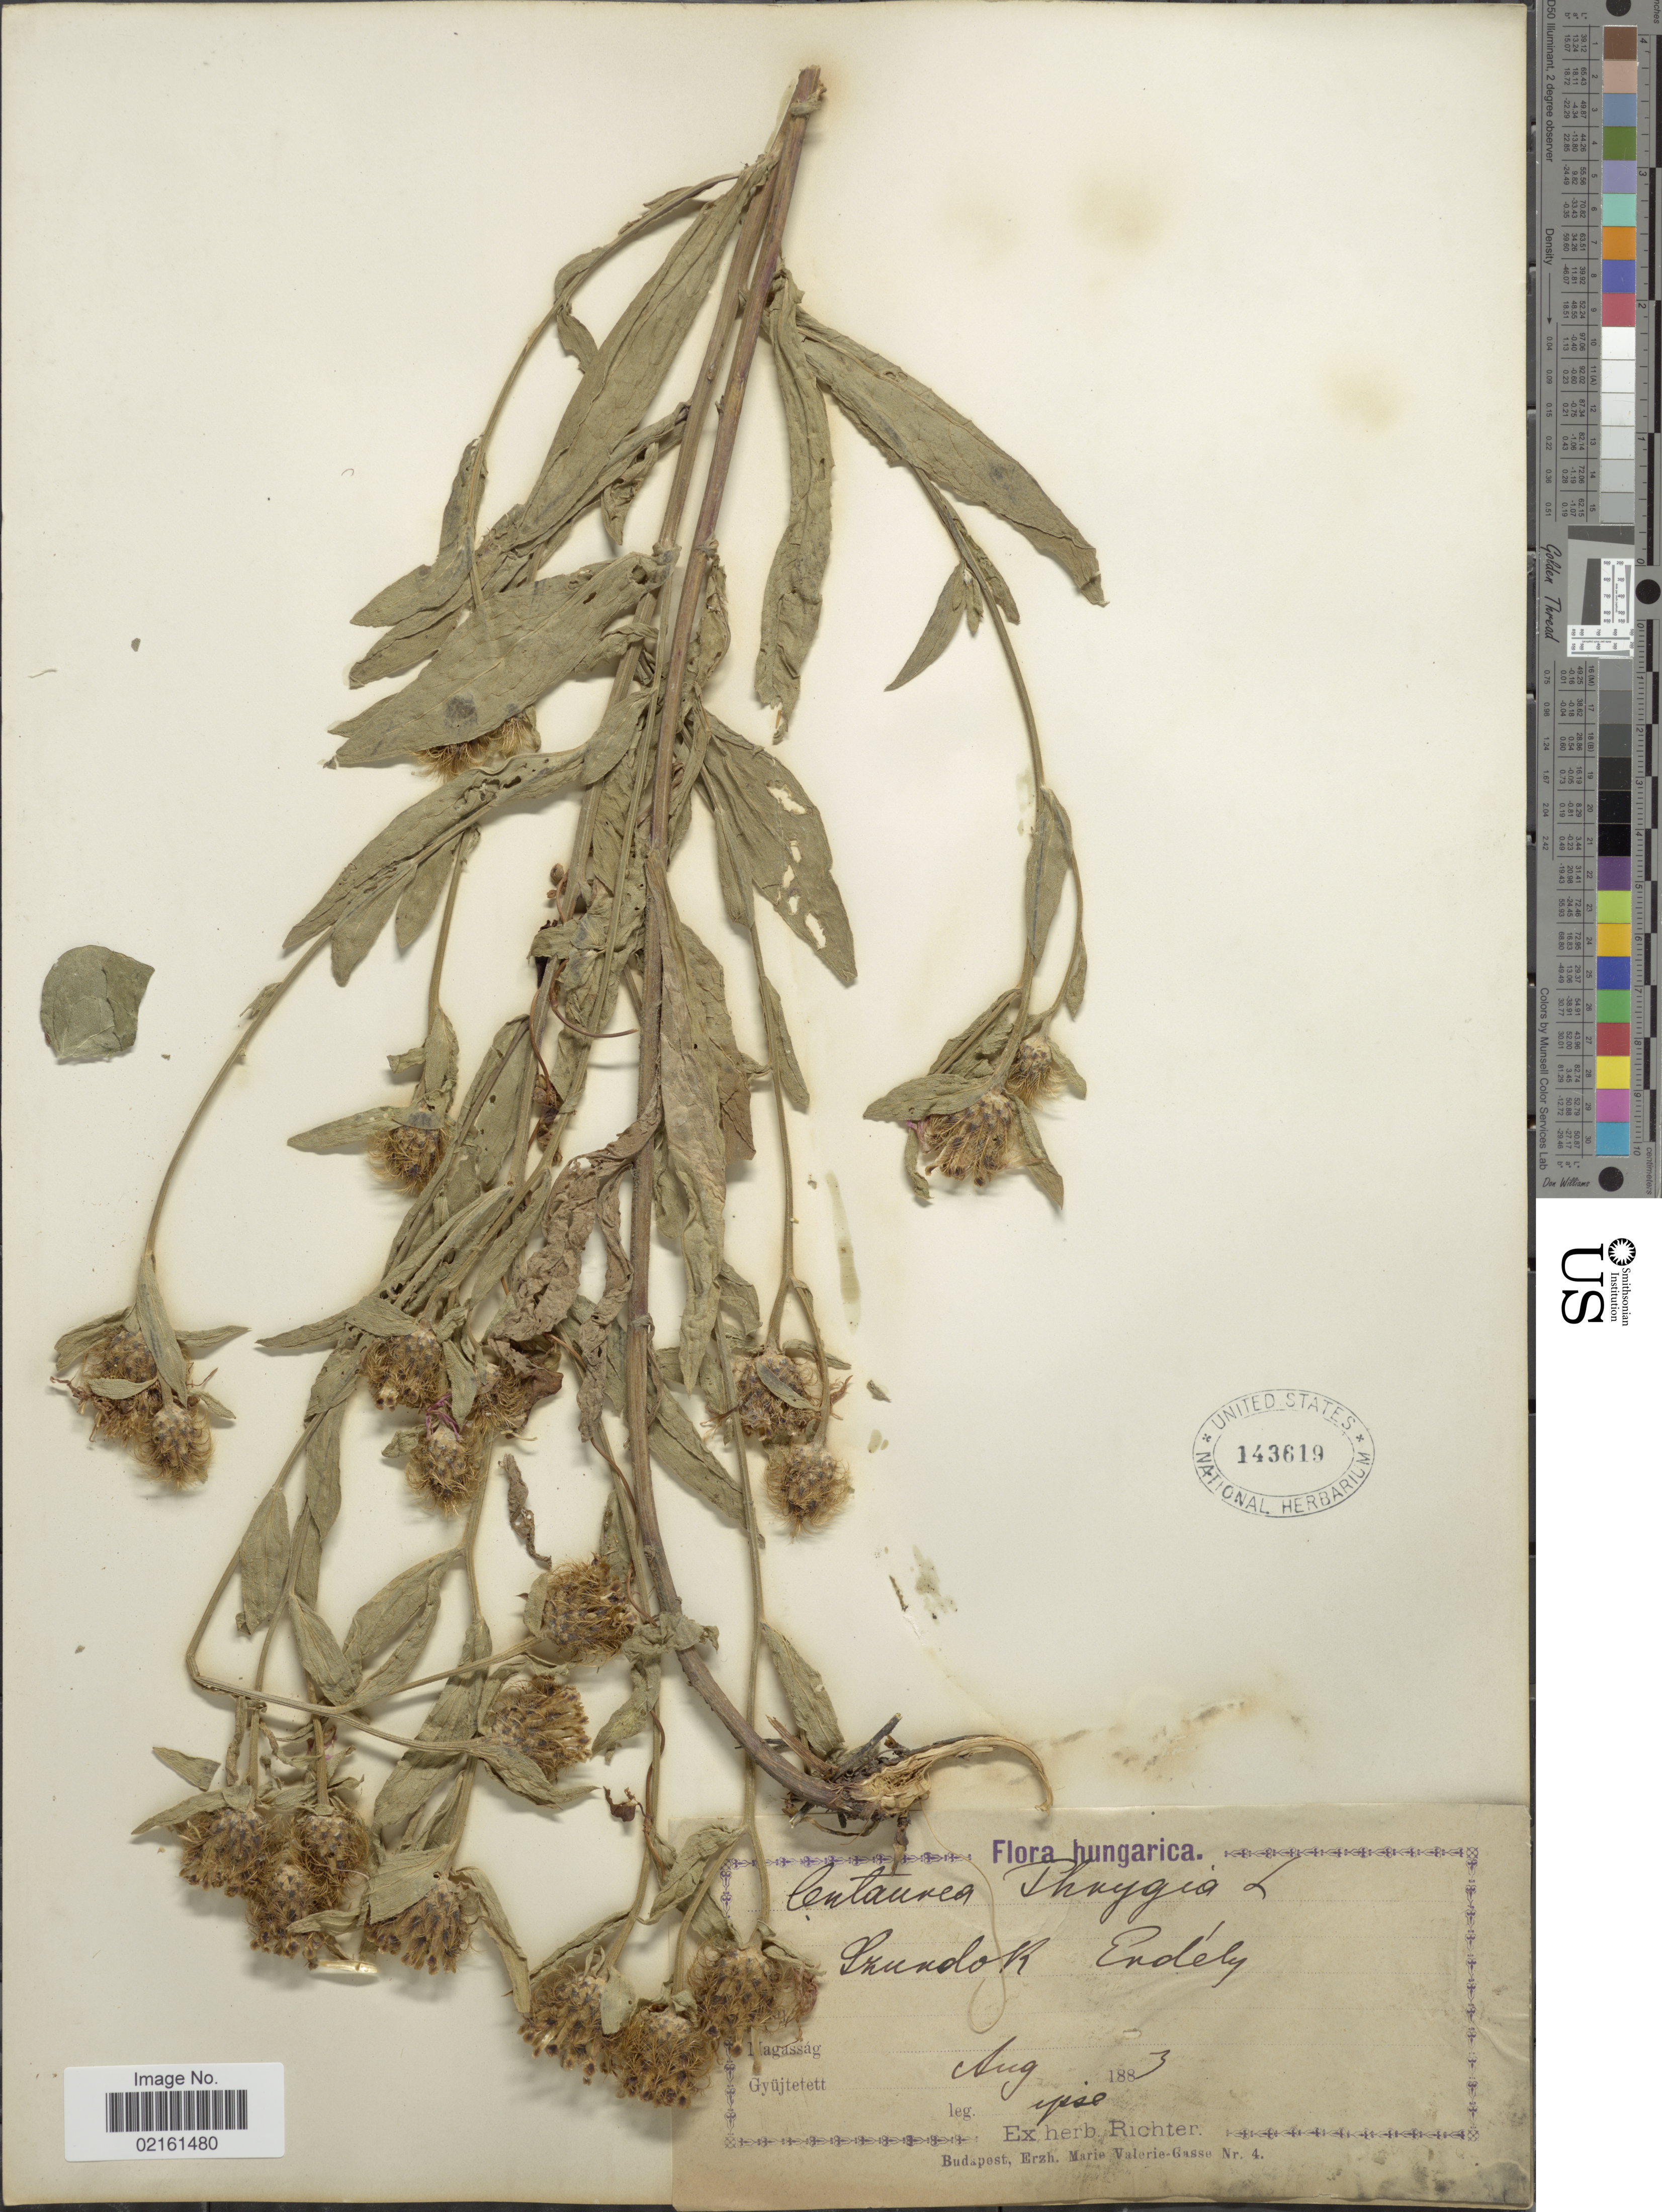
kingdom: Plantae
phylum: Tracheophyta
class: Magnoliopsida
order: Asterales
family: Asteraceae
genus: Centaurea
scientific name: Centaurea phrygia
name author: L.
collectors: -- Richter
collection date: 1883-08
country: Hungary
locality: Skurdok Endely [interpreted] [unsure placement]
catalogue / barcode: US 143619